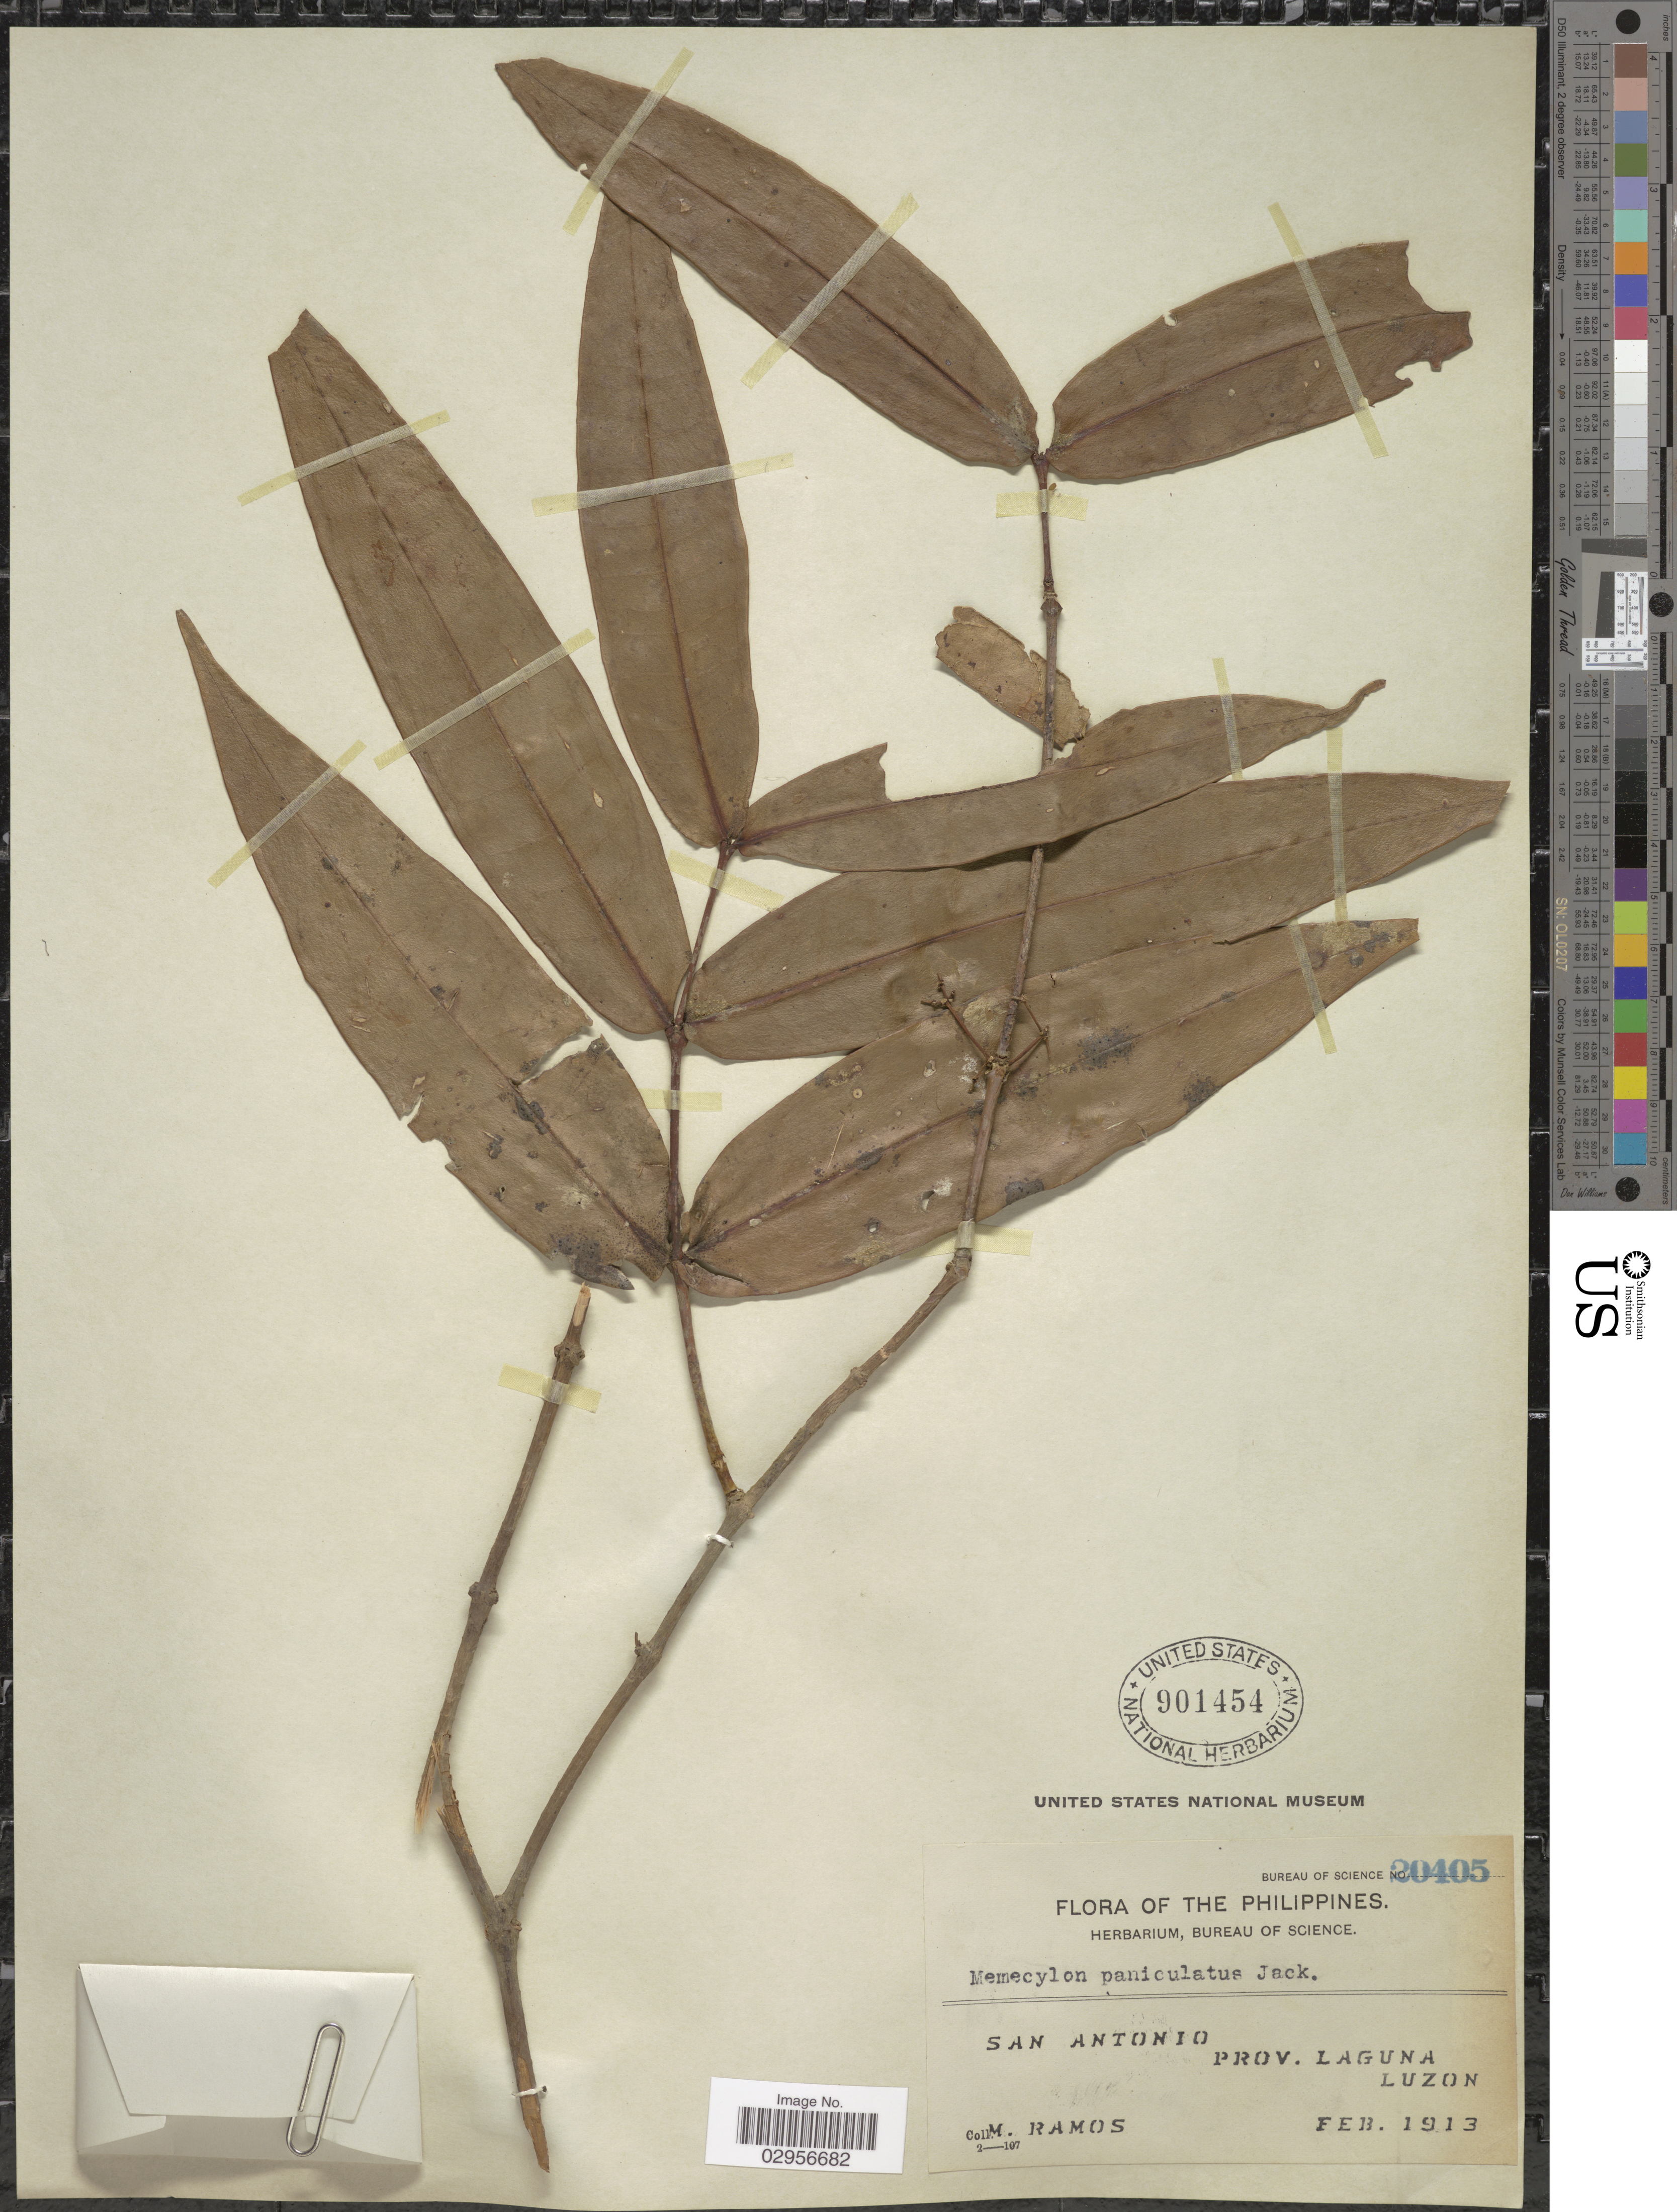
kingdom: Plantae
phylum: Tracheophyta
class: Magnoliopsida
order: Myrtales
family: Melastomataceae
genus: Memecylon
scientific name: Memecylon paniculatum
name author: Jack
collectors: M. Ramos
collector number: Bureau of Science 20405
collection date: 1913-02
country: Philippines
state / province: Calabarzon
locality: San Antonio, Prov. Laguna, Luzon.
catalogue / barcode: US 901454